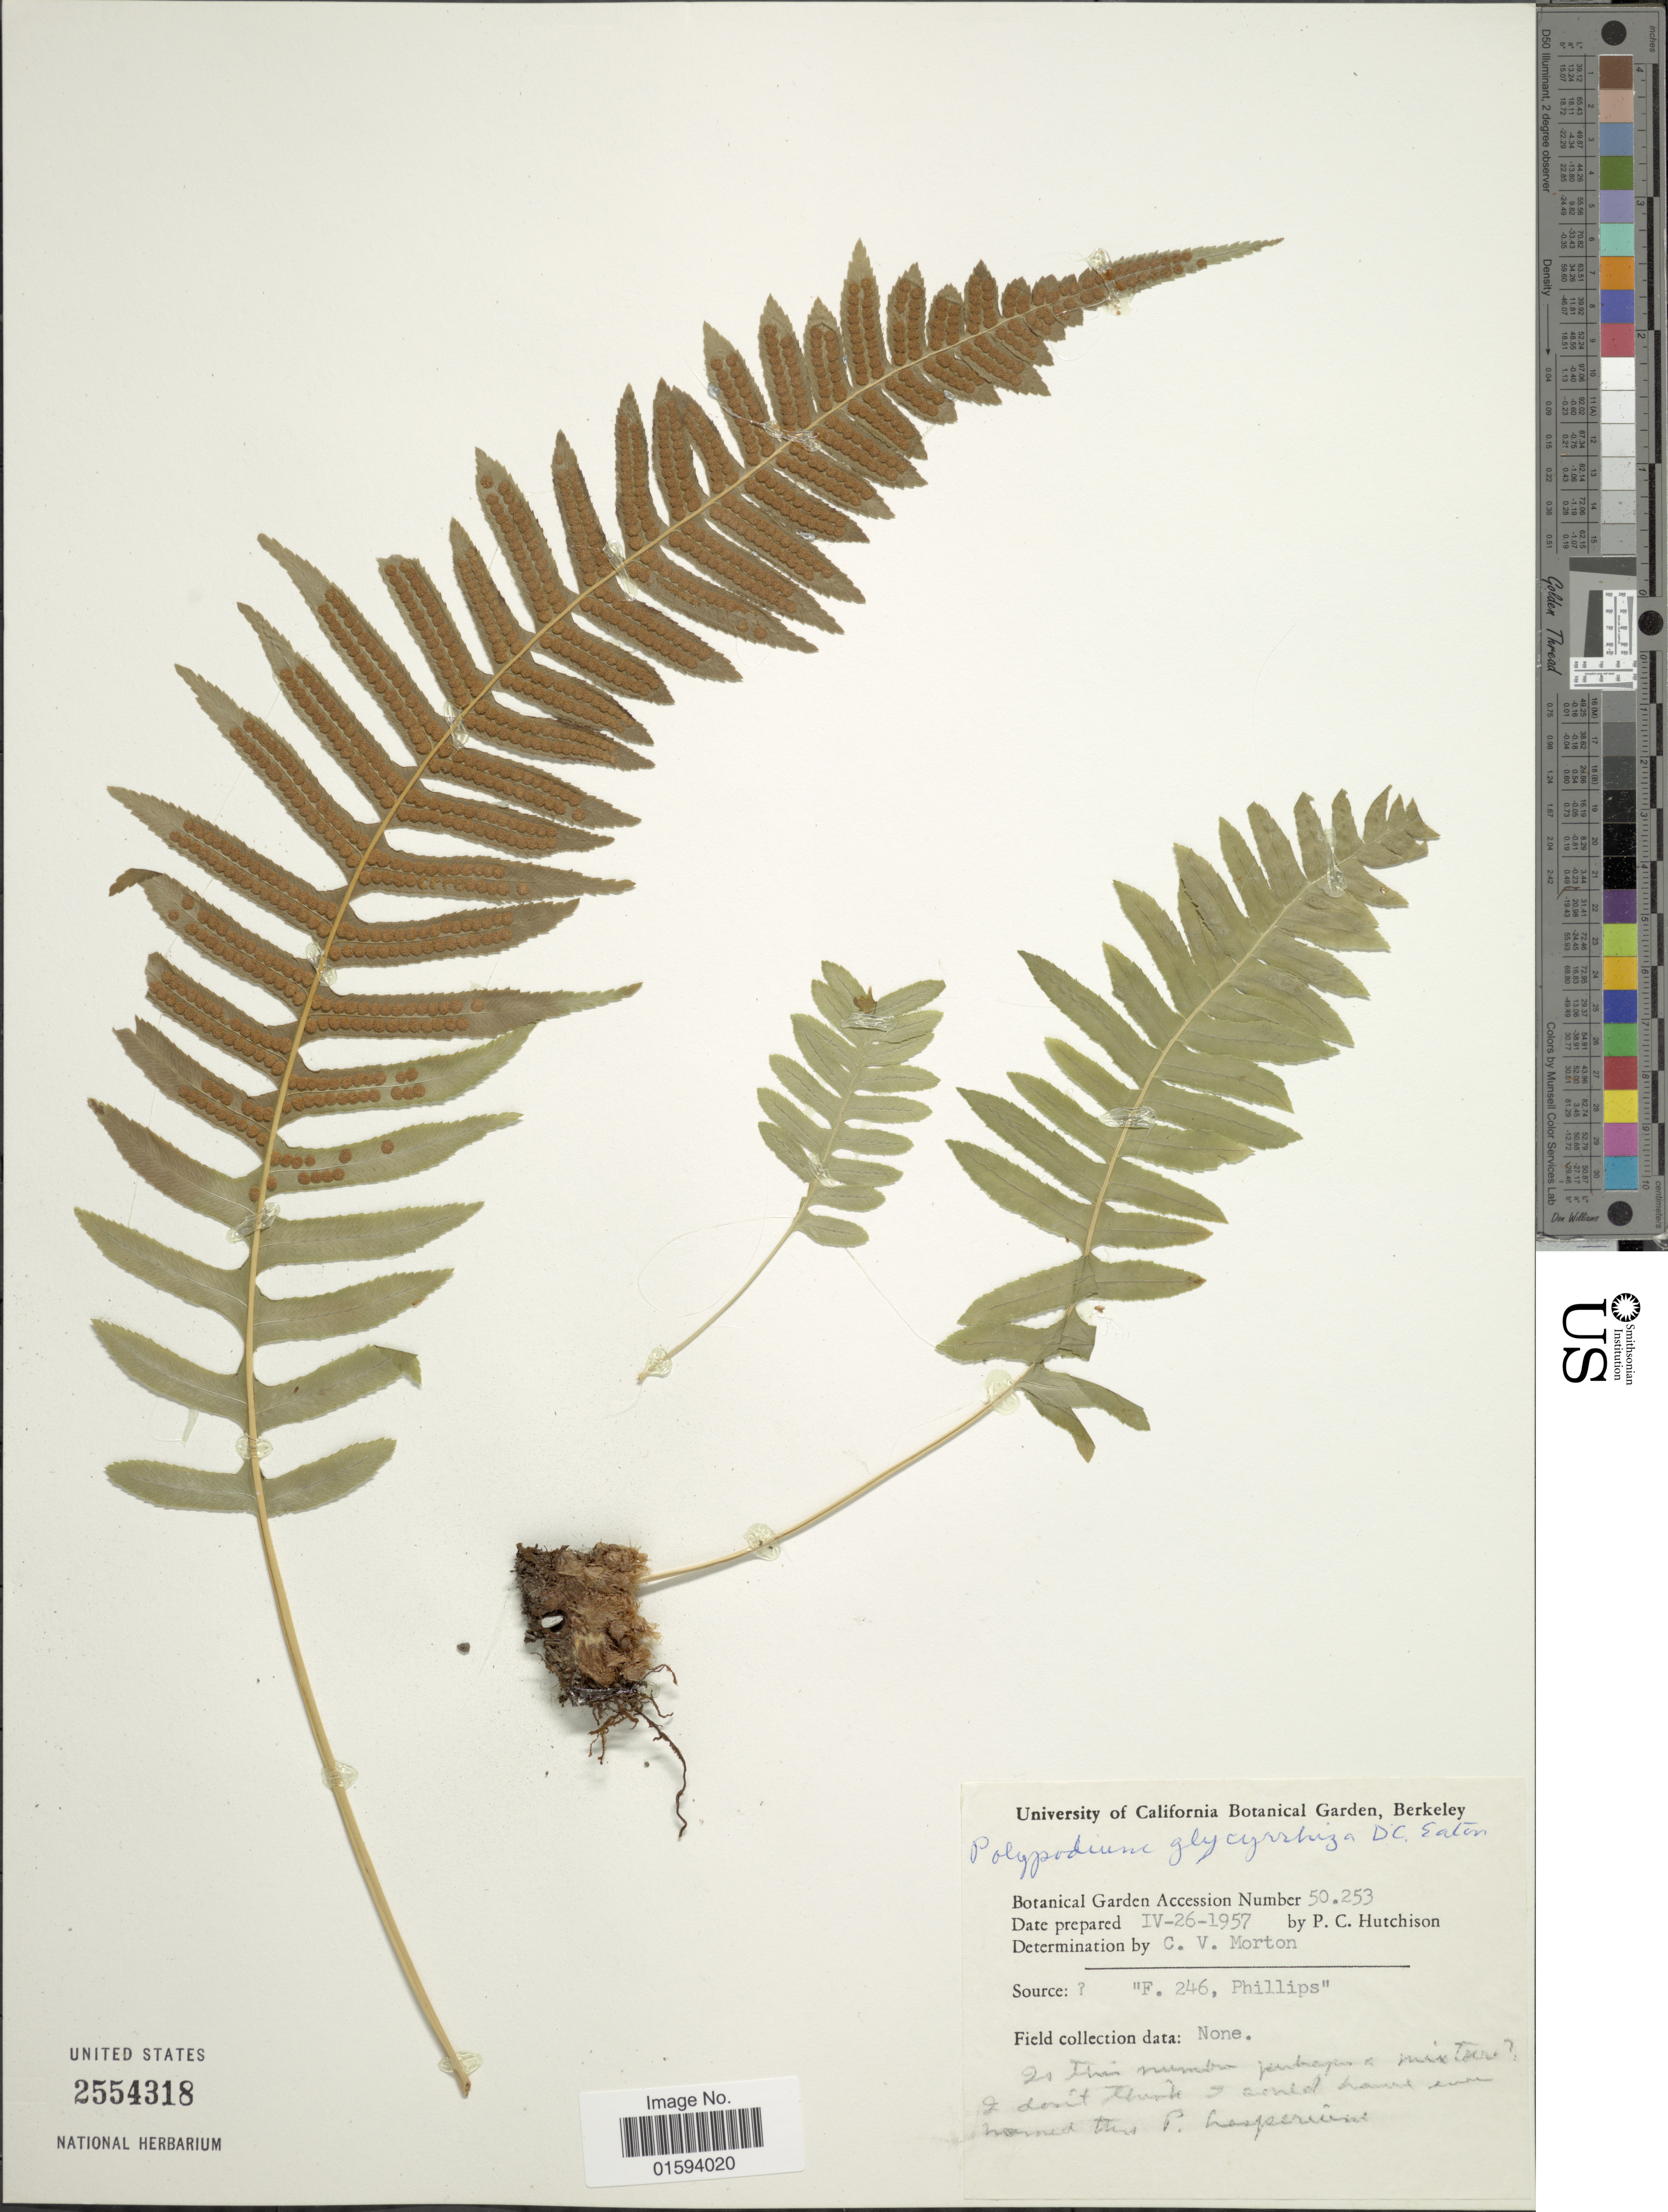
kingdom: Plantae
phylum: Tracheophyta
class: Polypodiopsida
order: Polypodiales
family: Polypodiaceae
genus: Polypodium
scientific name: Polypodium glycyrrhiza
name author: D.C. Eaton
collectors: P. C. Hutchison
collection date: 1957-04-26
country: United States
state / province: California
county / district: Alameda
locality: University of California Botanical Garden, Berkeley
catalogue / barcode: US 2554318